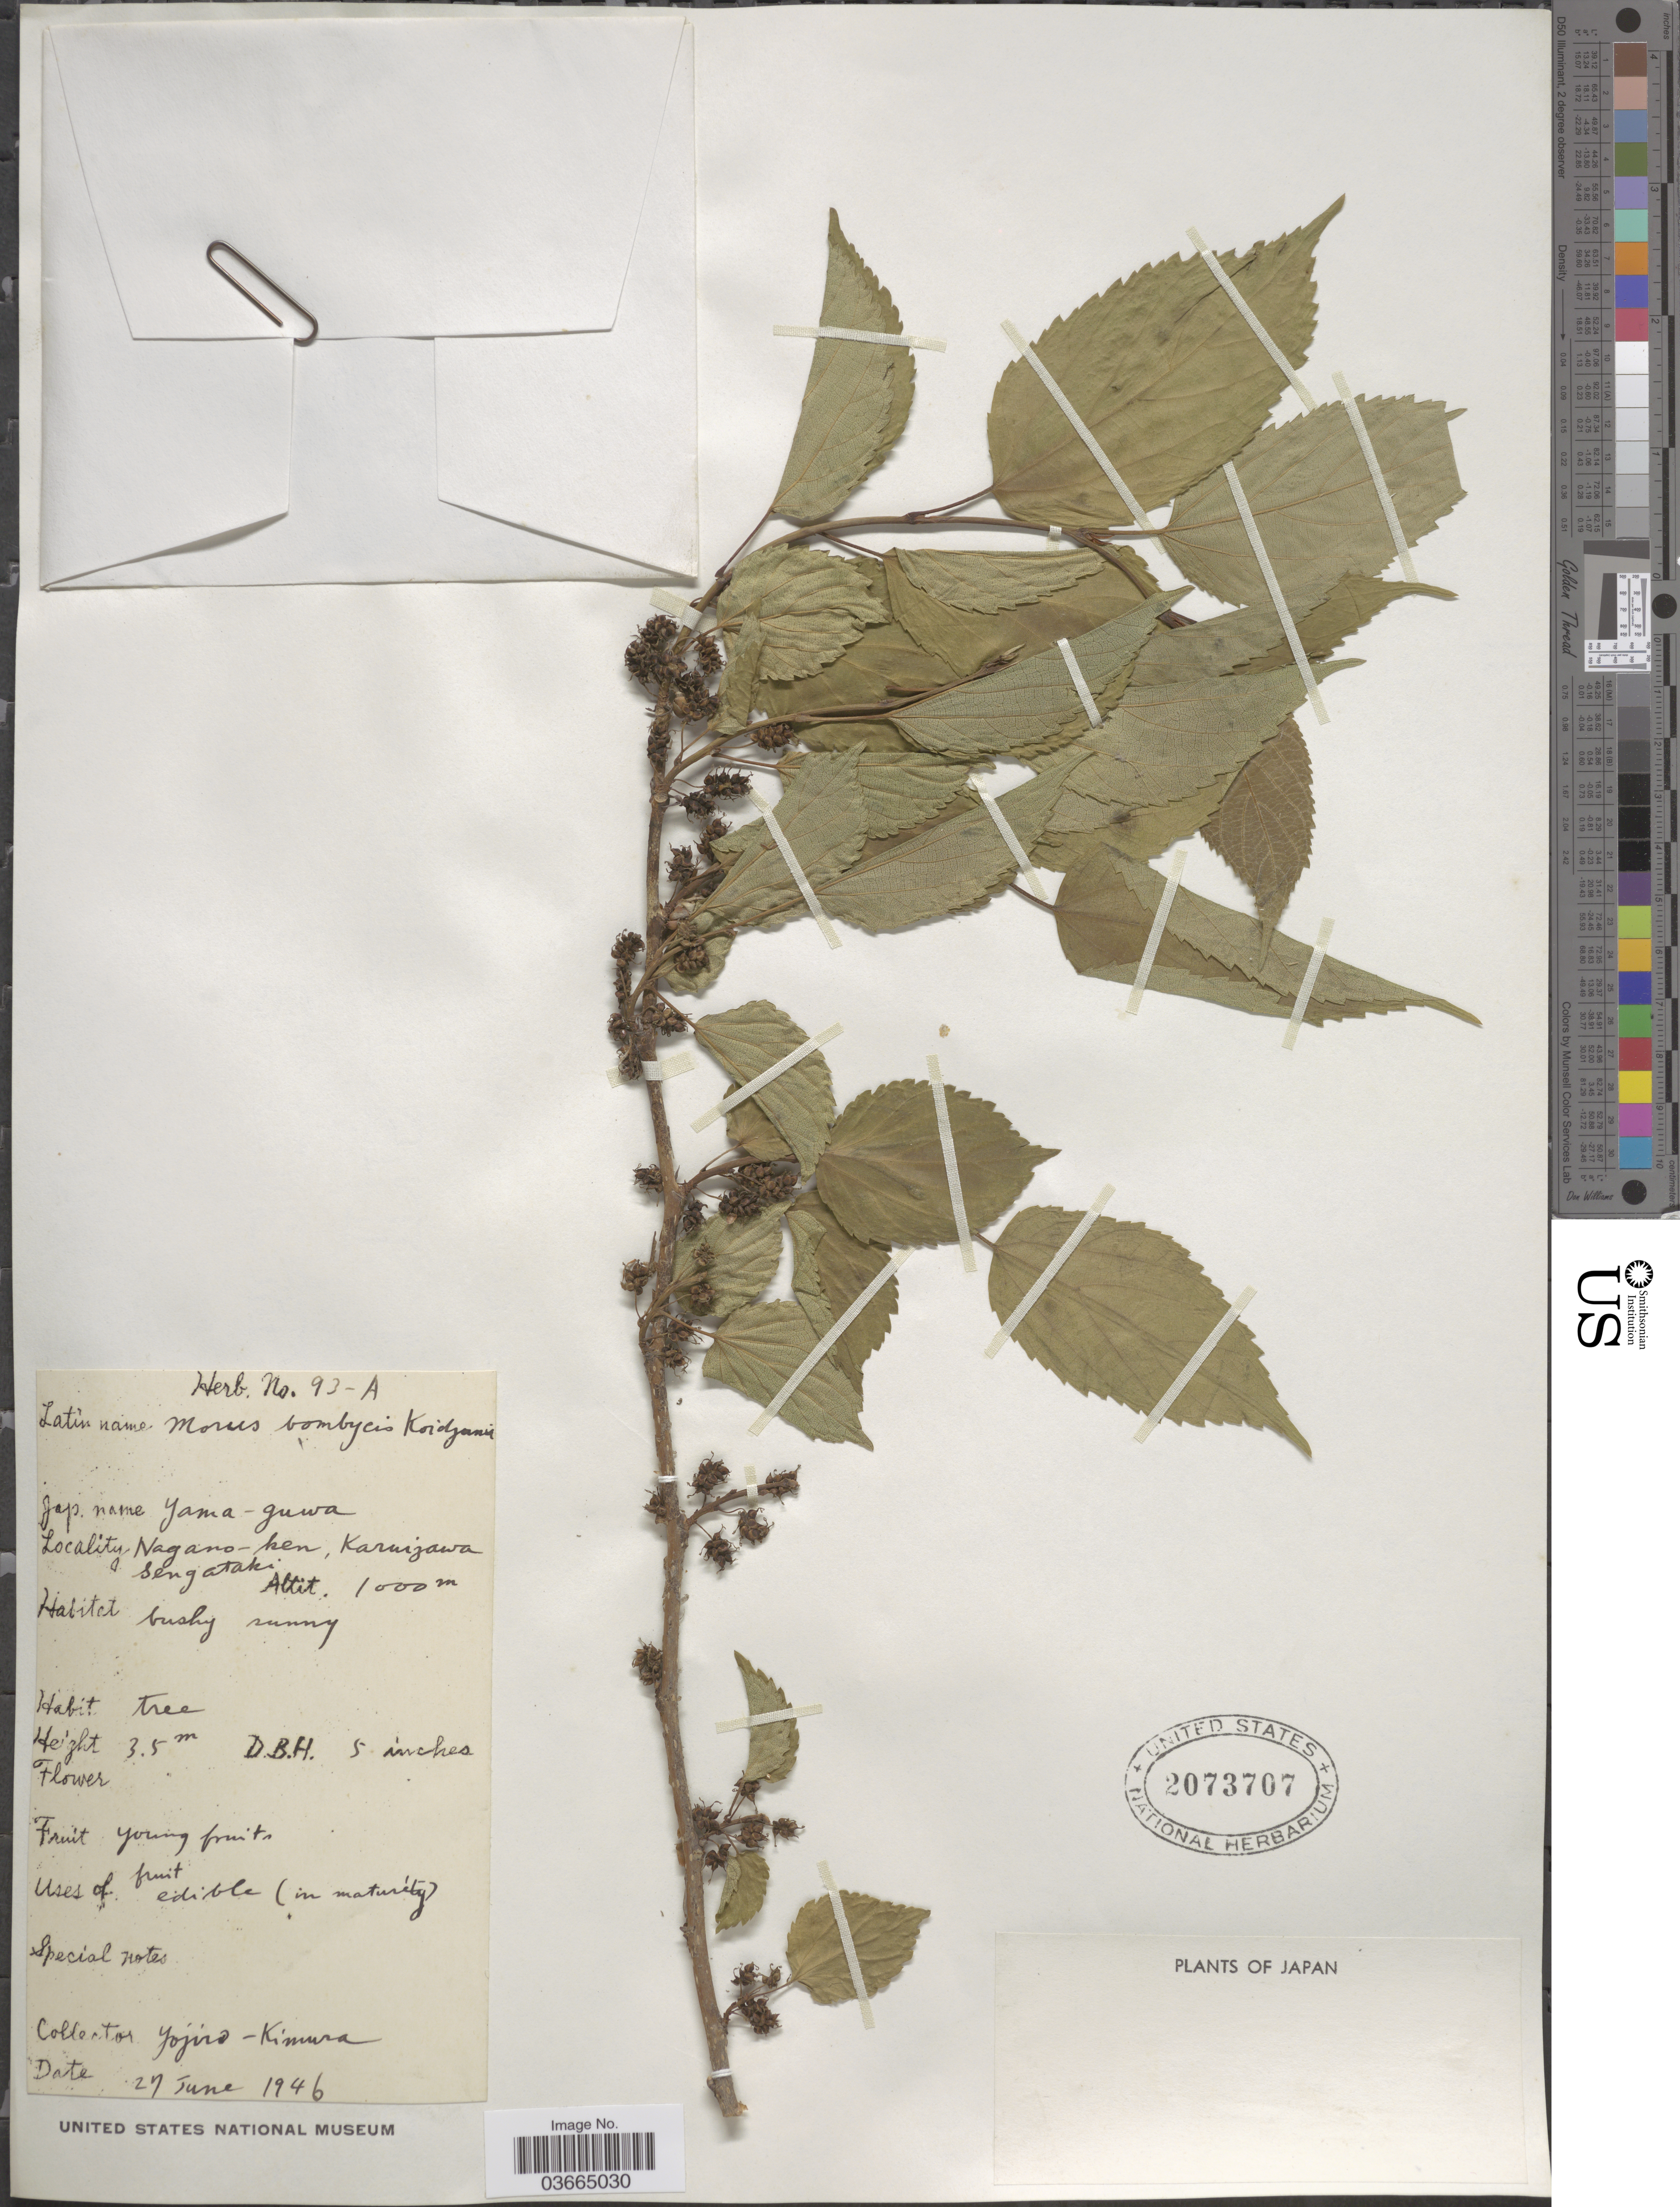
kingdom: Plantae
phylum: Tracheophyta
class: Magnoliopsida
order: Rosales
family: Moraceae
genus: Morus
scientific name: Morus bombycis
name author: Koidz.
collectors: Y. Kimura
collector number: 93-A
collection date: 1946-06-27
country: Japan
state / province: Nagano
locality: Nagano-ken, Kamizawa Sengataki.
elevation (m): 1000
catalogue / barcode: US 2073707